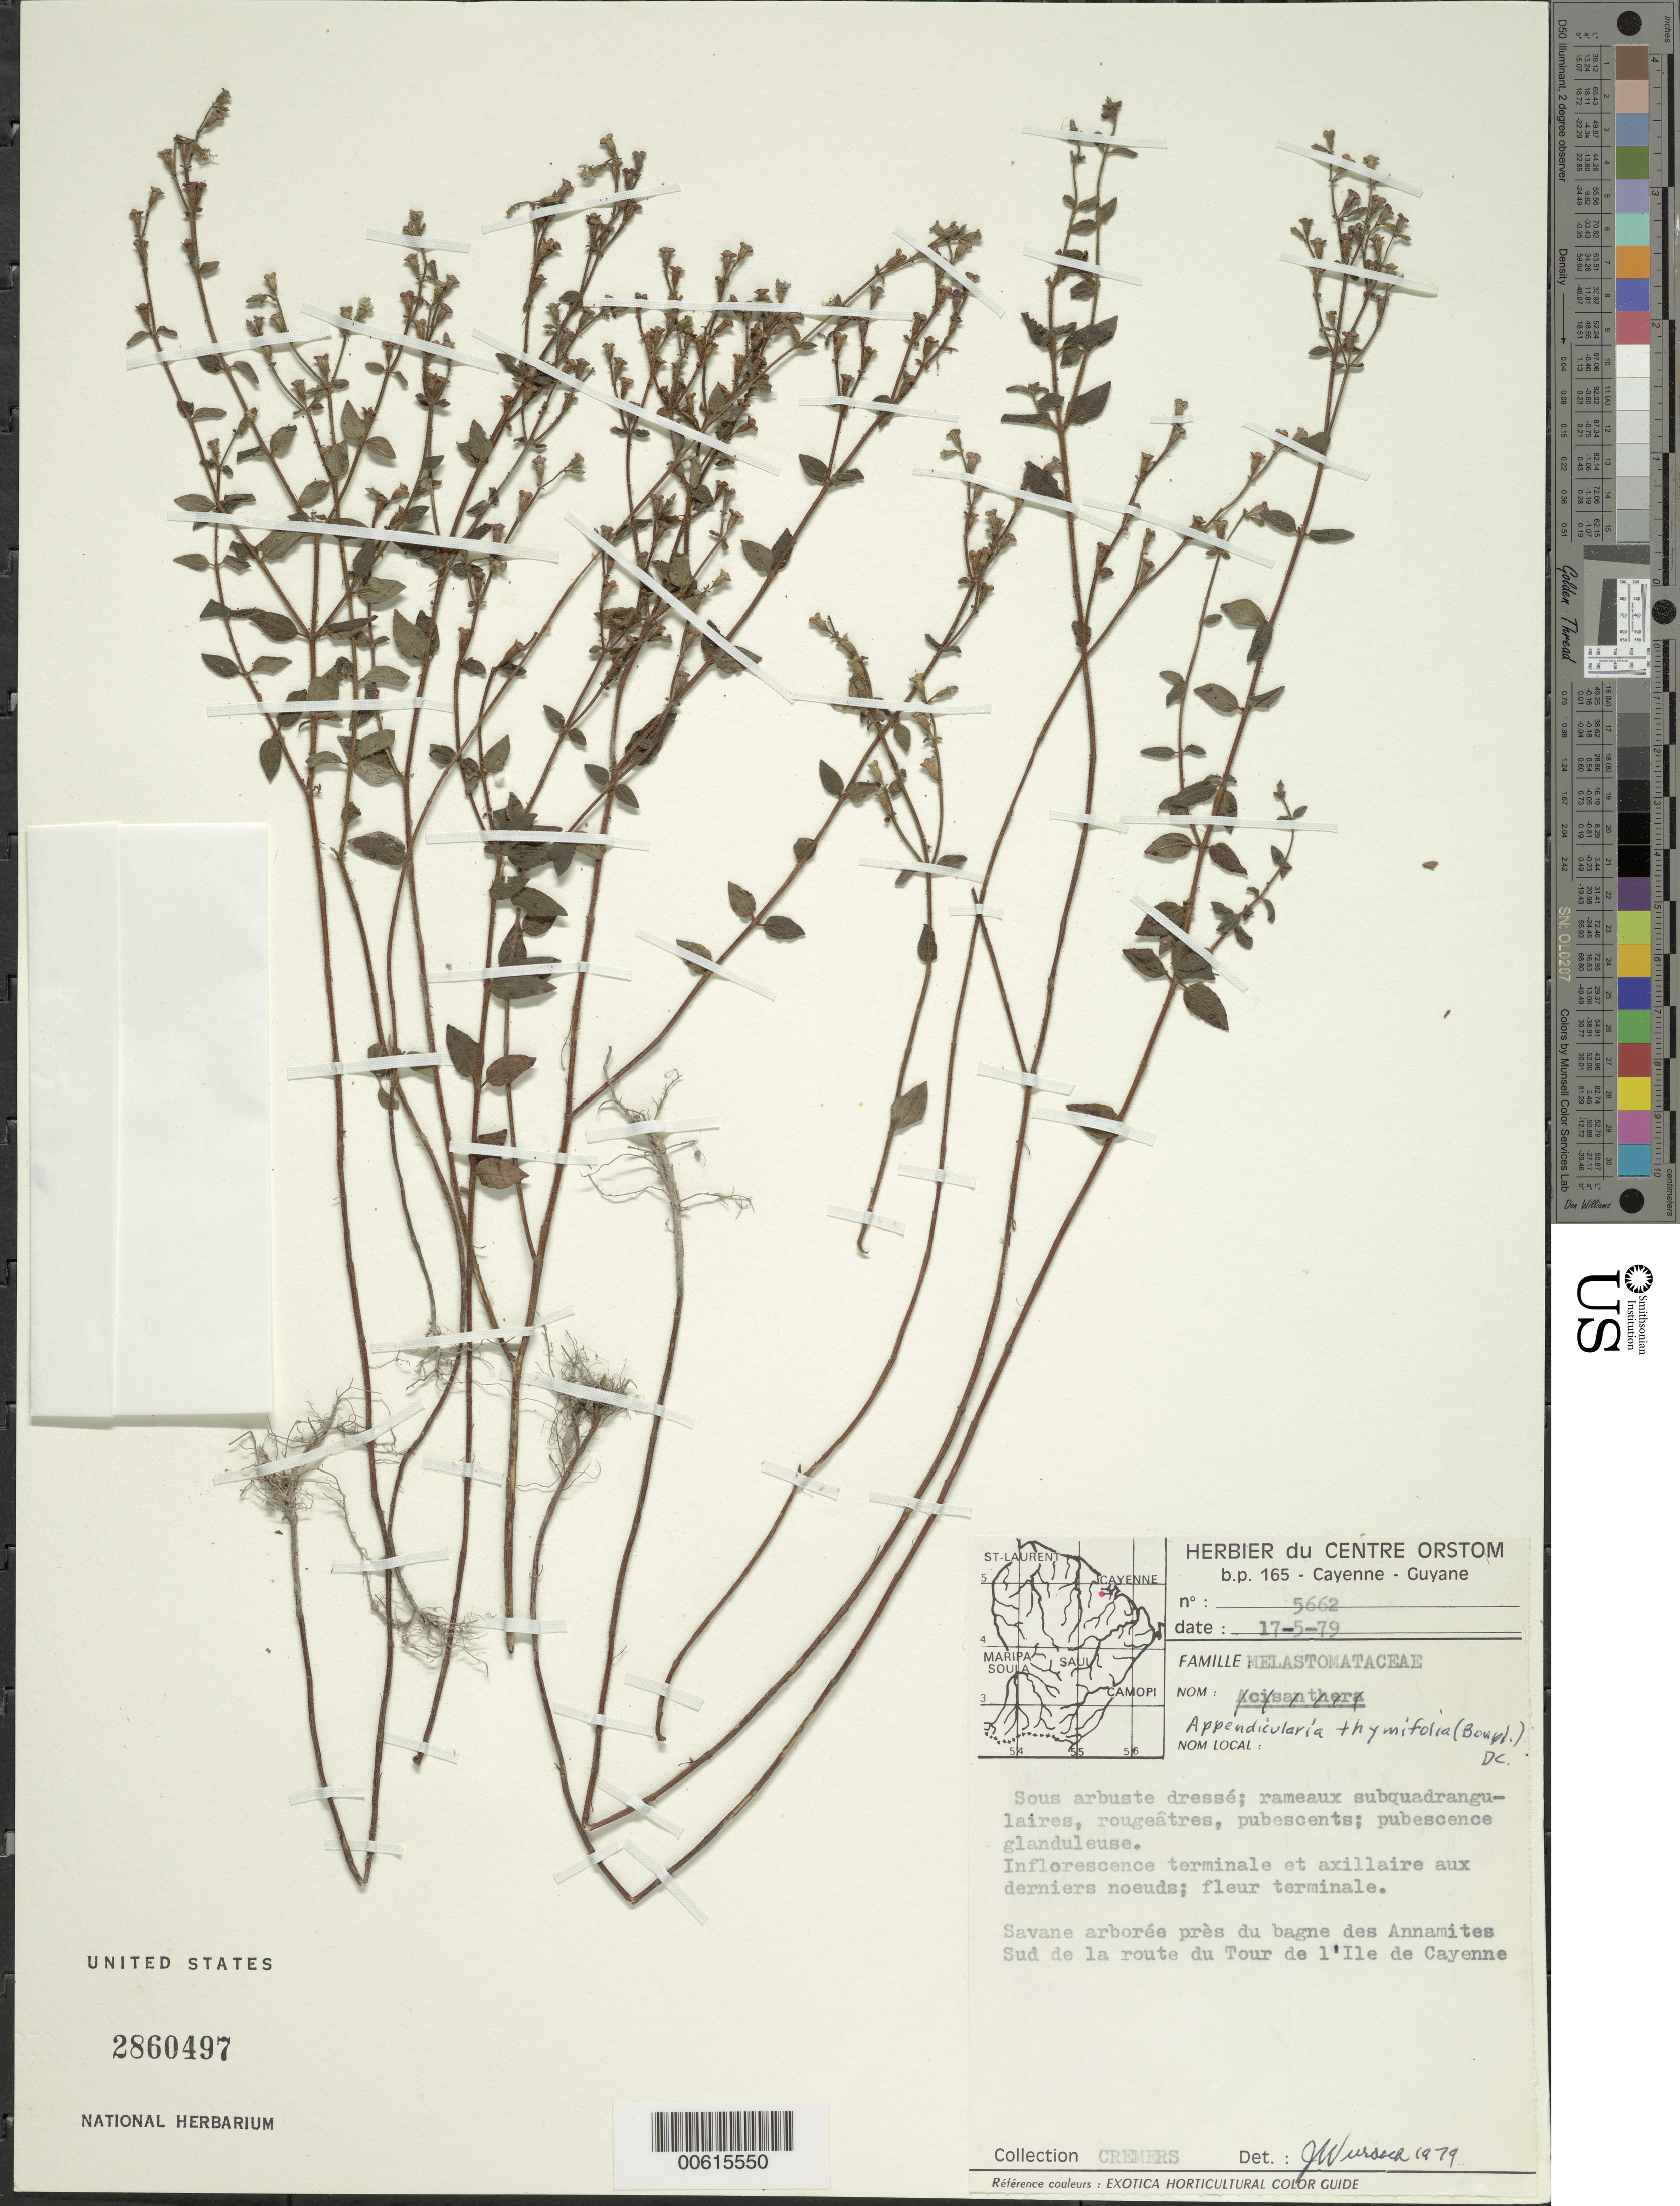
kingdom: Plantae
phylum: Tracheophyta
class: Magnoliopsida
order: Myrtales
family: Melastomataceae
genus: Appendicularia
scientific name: Appendicularia thymifolia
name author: (Bonpl.) DC.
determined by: Wurdack, John J., (US), US (UNITED STATES)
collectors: G. Cremers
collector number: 5662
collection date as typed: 17-May-79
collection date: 1979-05-17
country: French Guiana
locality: Ile de Cayenne, sud de la route de tour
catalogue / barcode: US 2860497